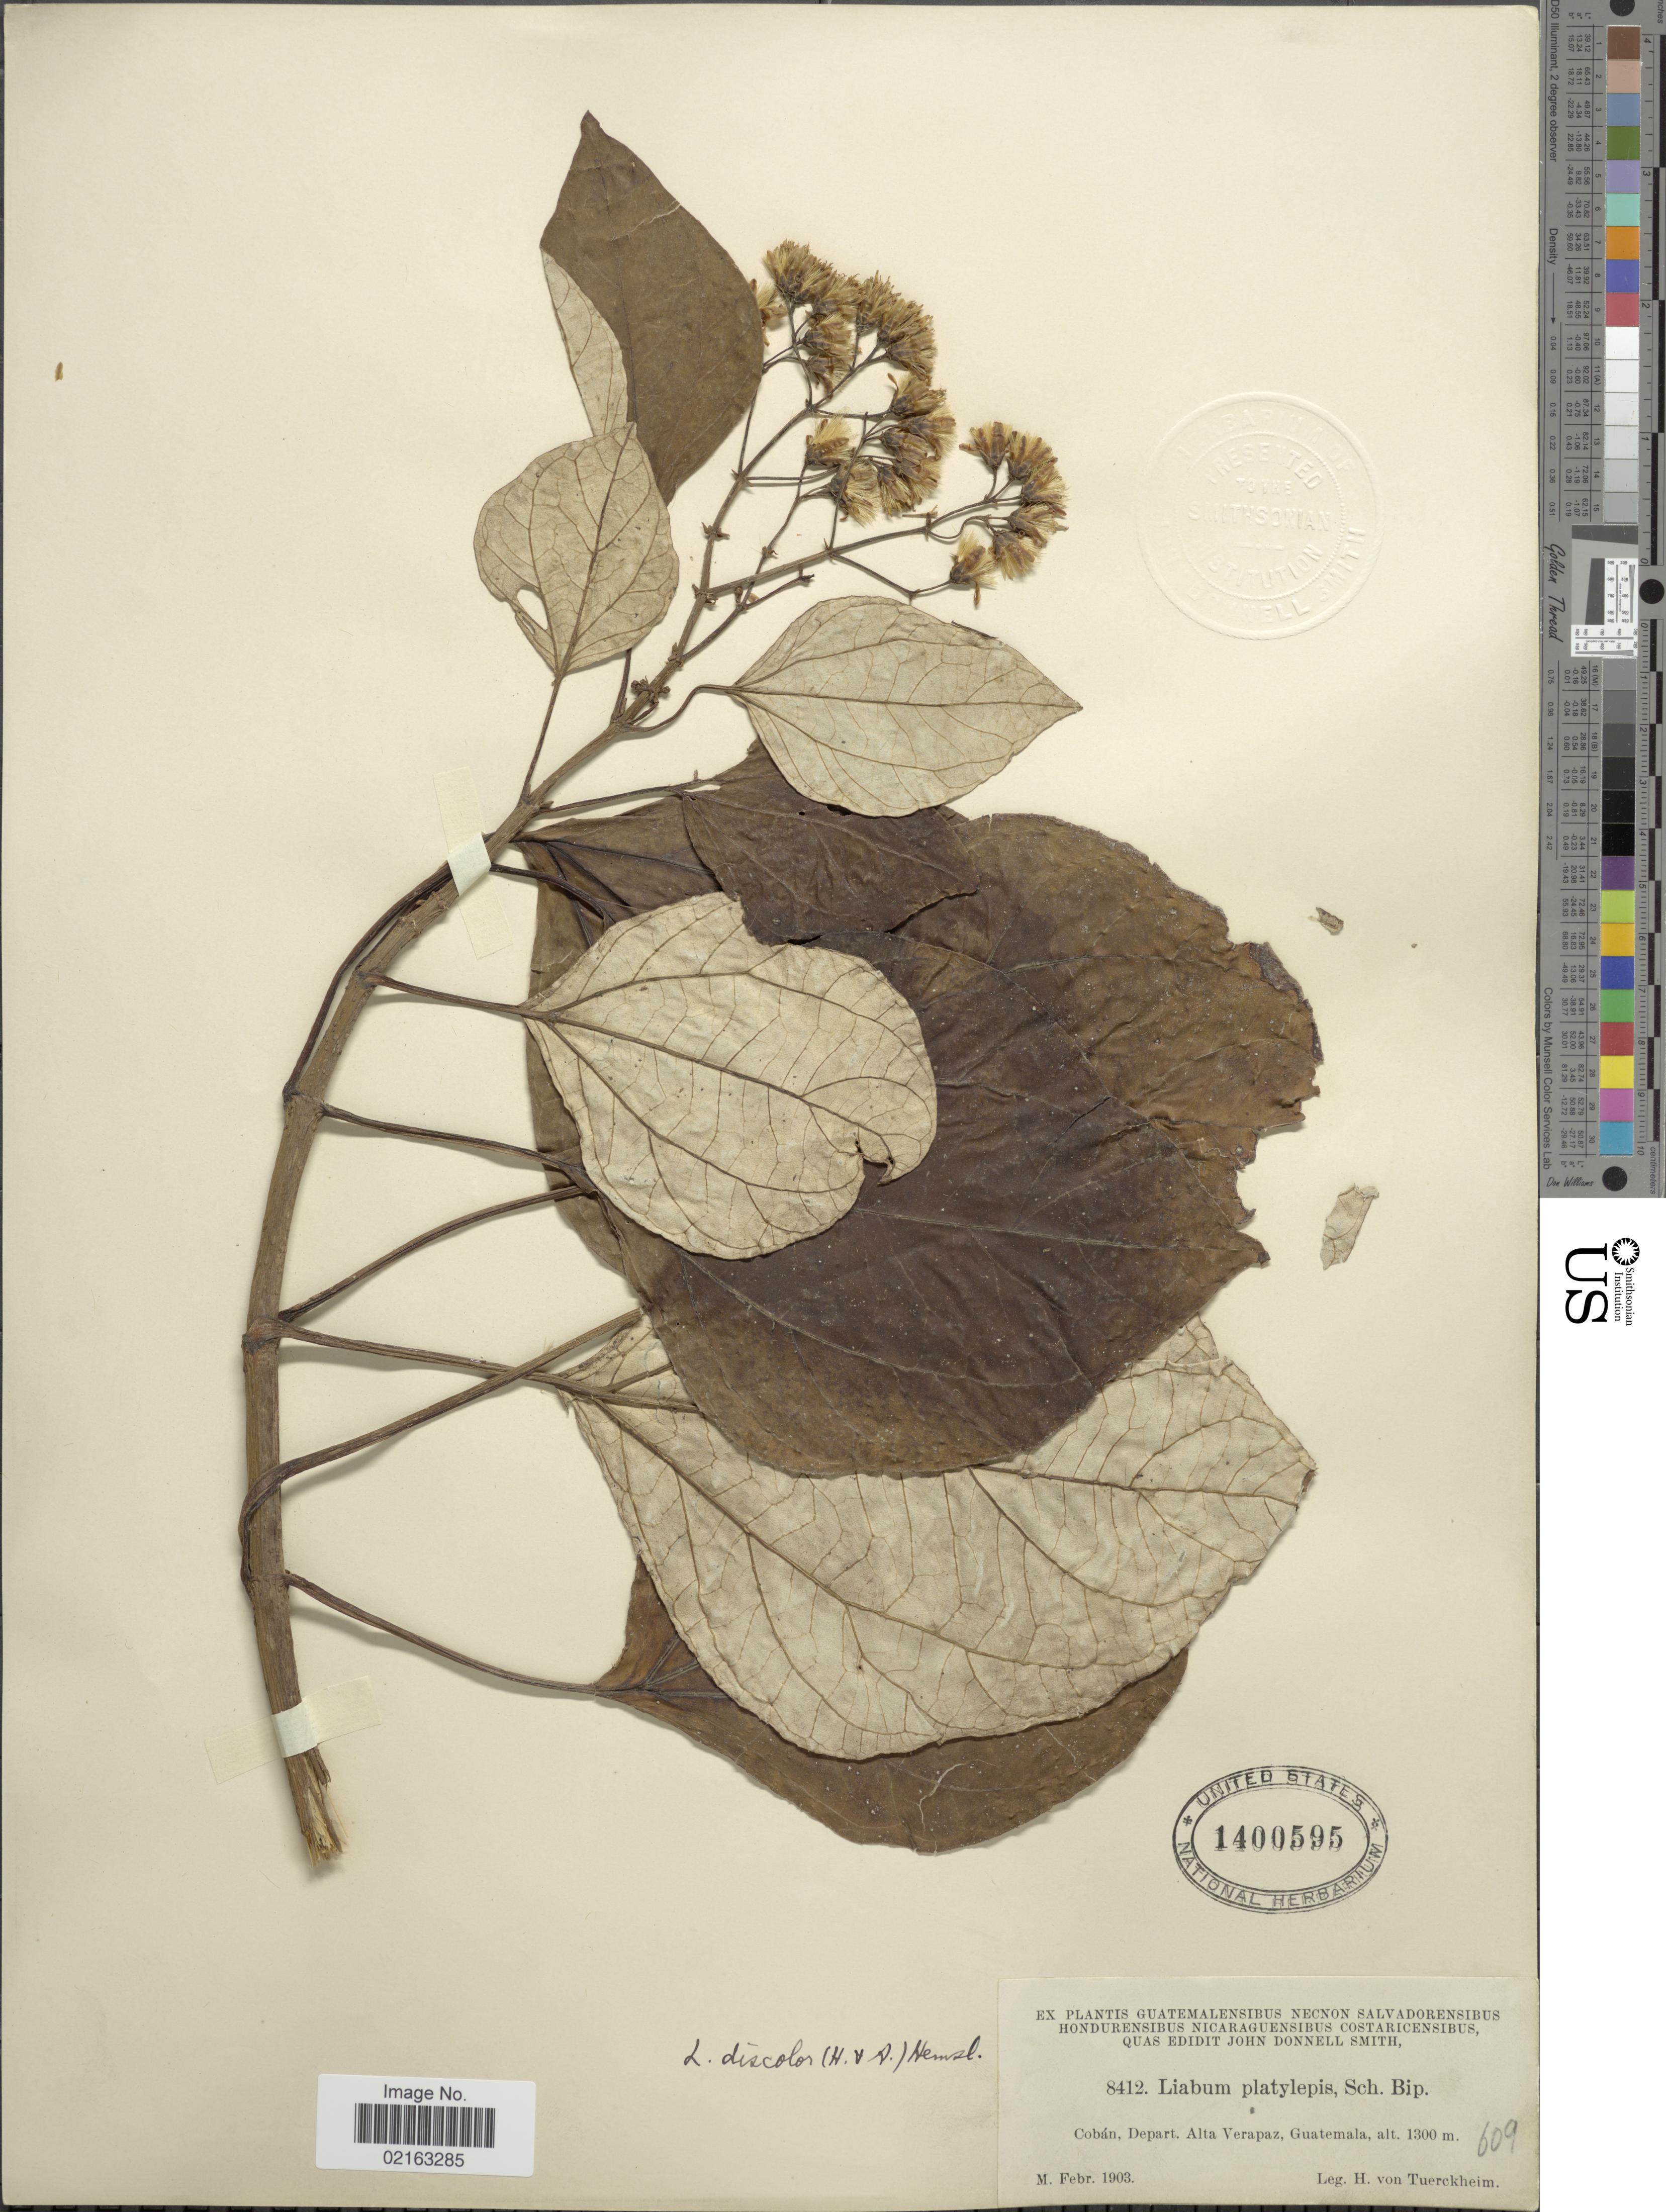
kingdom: Plantae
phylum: Tracheophyta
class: Magnoliopsida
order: Asterales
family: Asteraceae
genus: Sinclairia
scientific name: Sinclairia discolor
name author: Hook. & Arn.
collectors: H. von Tuerckheim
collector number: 8412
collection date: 1903-02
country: Guatemala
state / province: Alta Verapaz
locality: Cobán, Depart. Alta Verapaz, Guatemala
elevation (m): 1300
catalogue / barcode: US 1400595